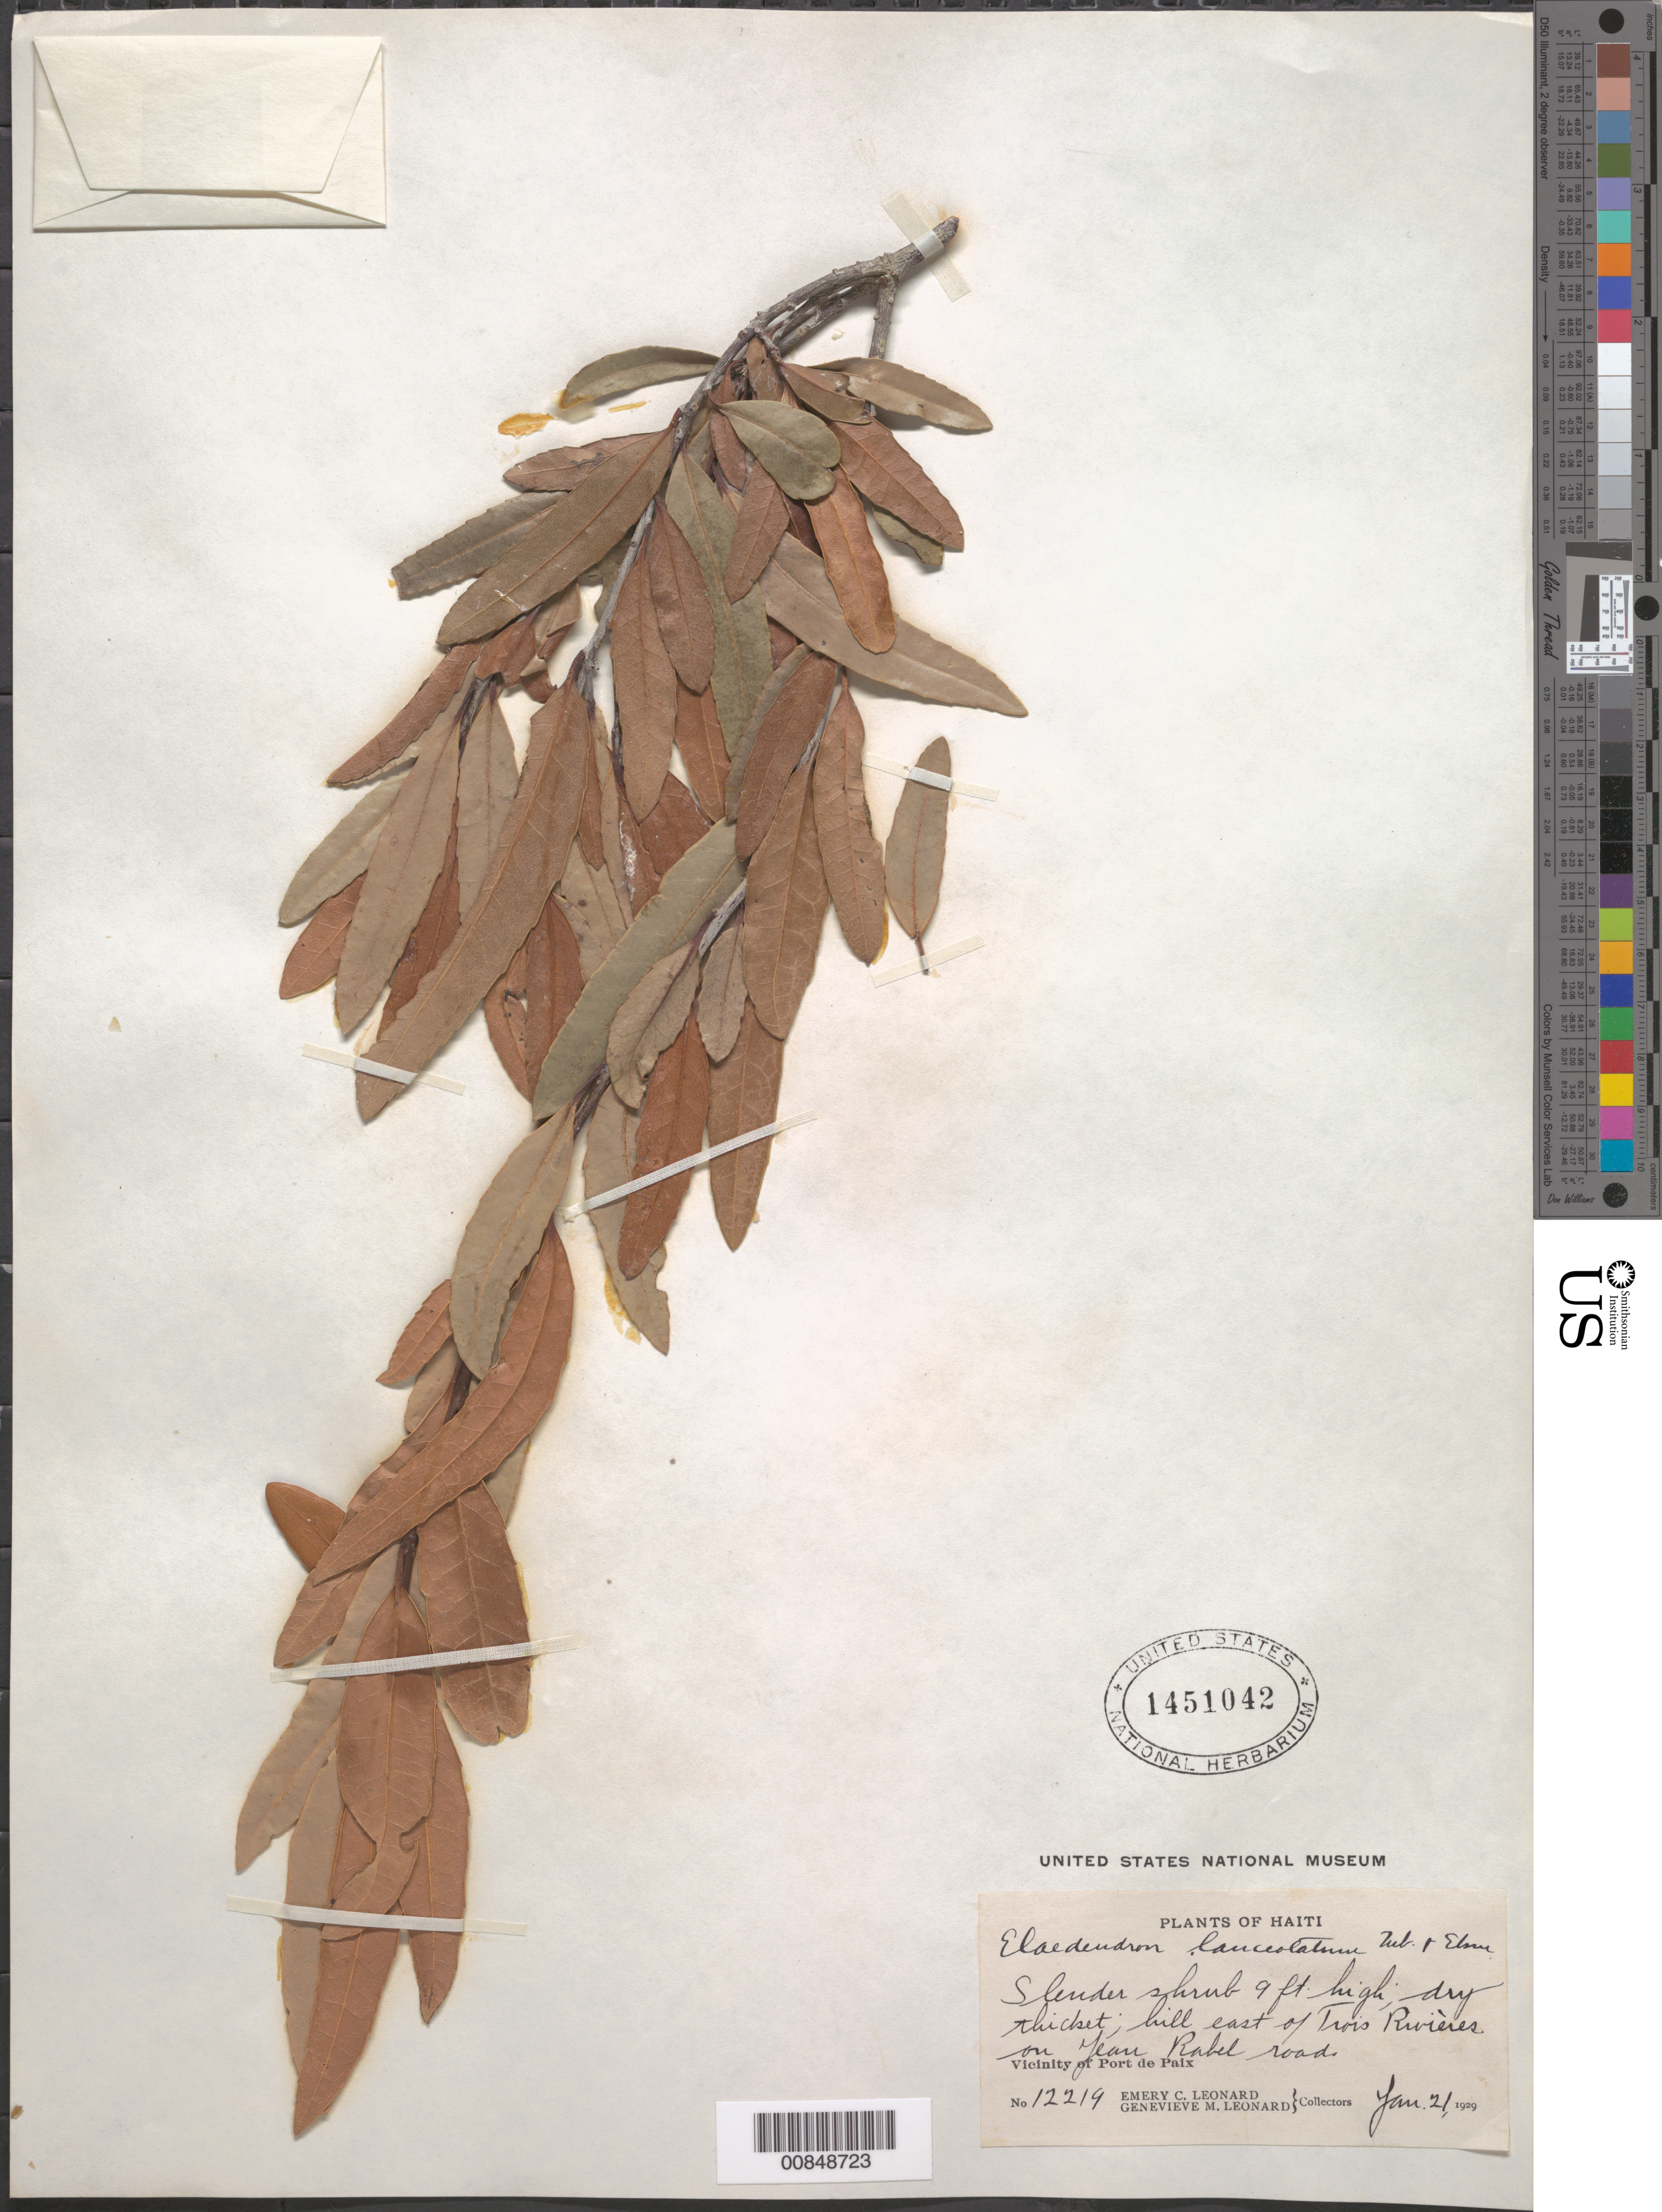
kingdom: Plantae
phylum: Tracheophyta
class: Magnoliopsida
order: Celastrales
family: Celastraceae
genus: Elaeodendron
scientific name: Elaeodendron lanceolatum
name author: Urb. & Ekman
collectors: E. C. Leonard & G. M. Leonard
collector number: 12219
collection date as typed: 21 Jan 1929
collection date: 1929-01-21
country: Haiti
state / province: Nord-Ouest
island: Hispaniola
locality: Vicinity of Port-de-Paix, hills E of Trois Rivières, on Jean Rabel road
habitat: Dry thicket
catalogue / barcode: US 1451042